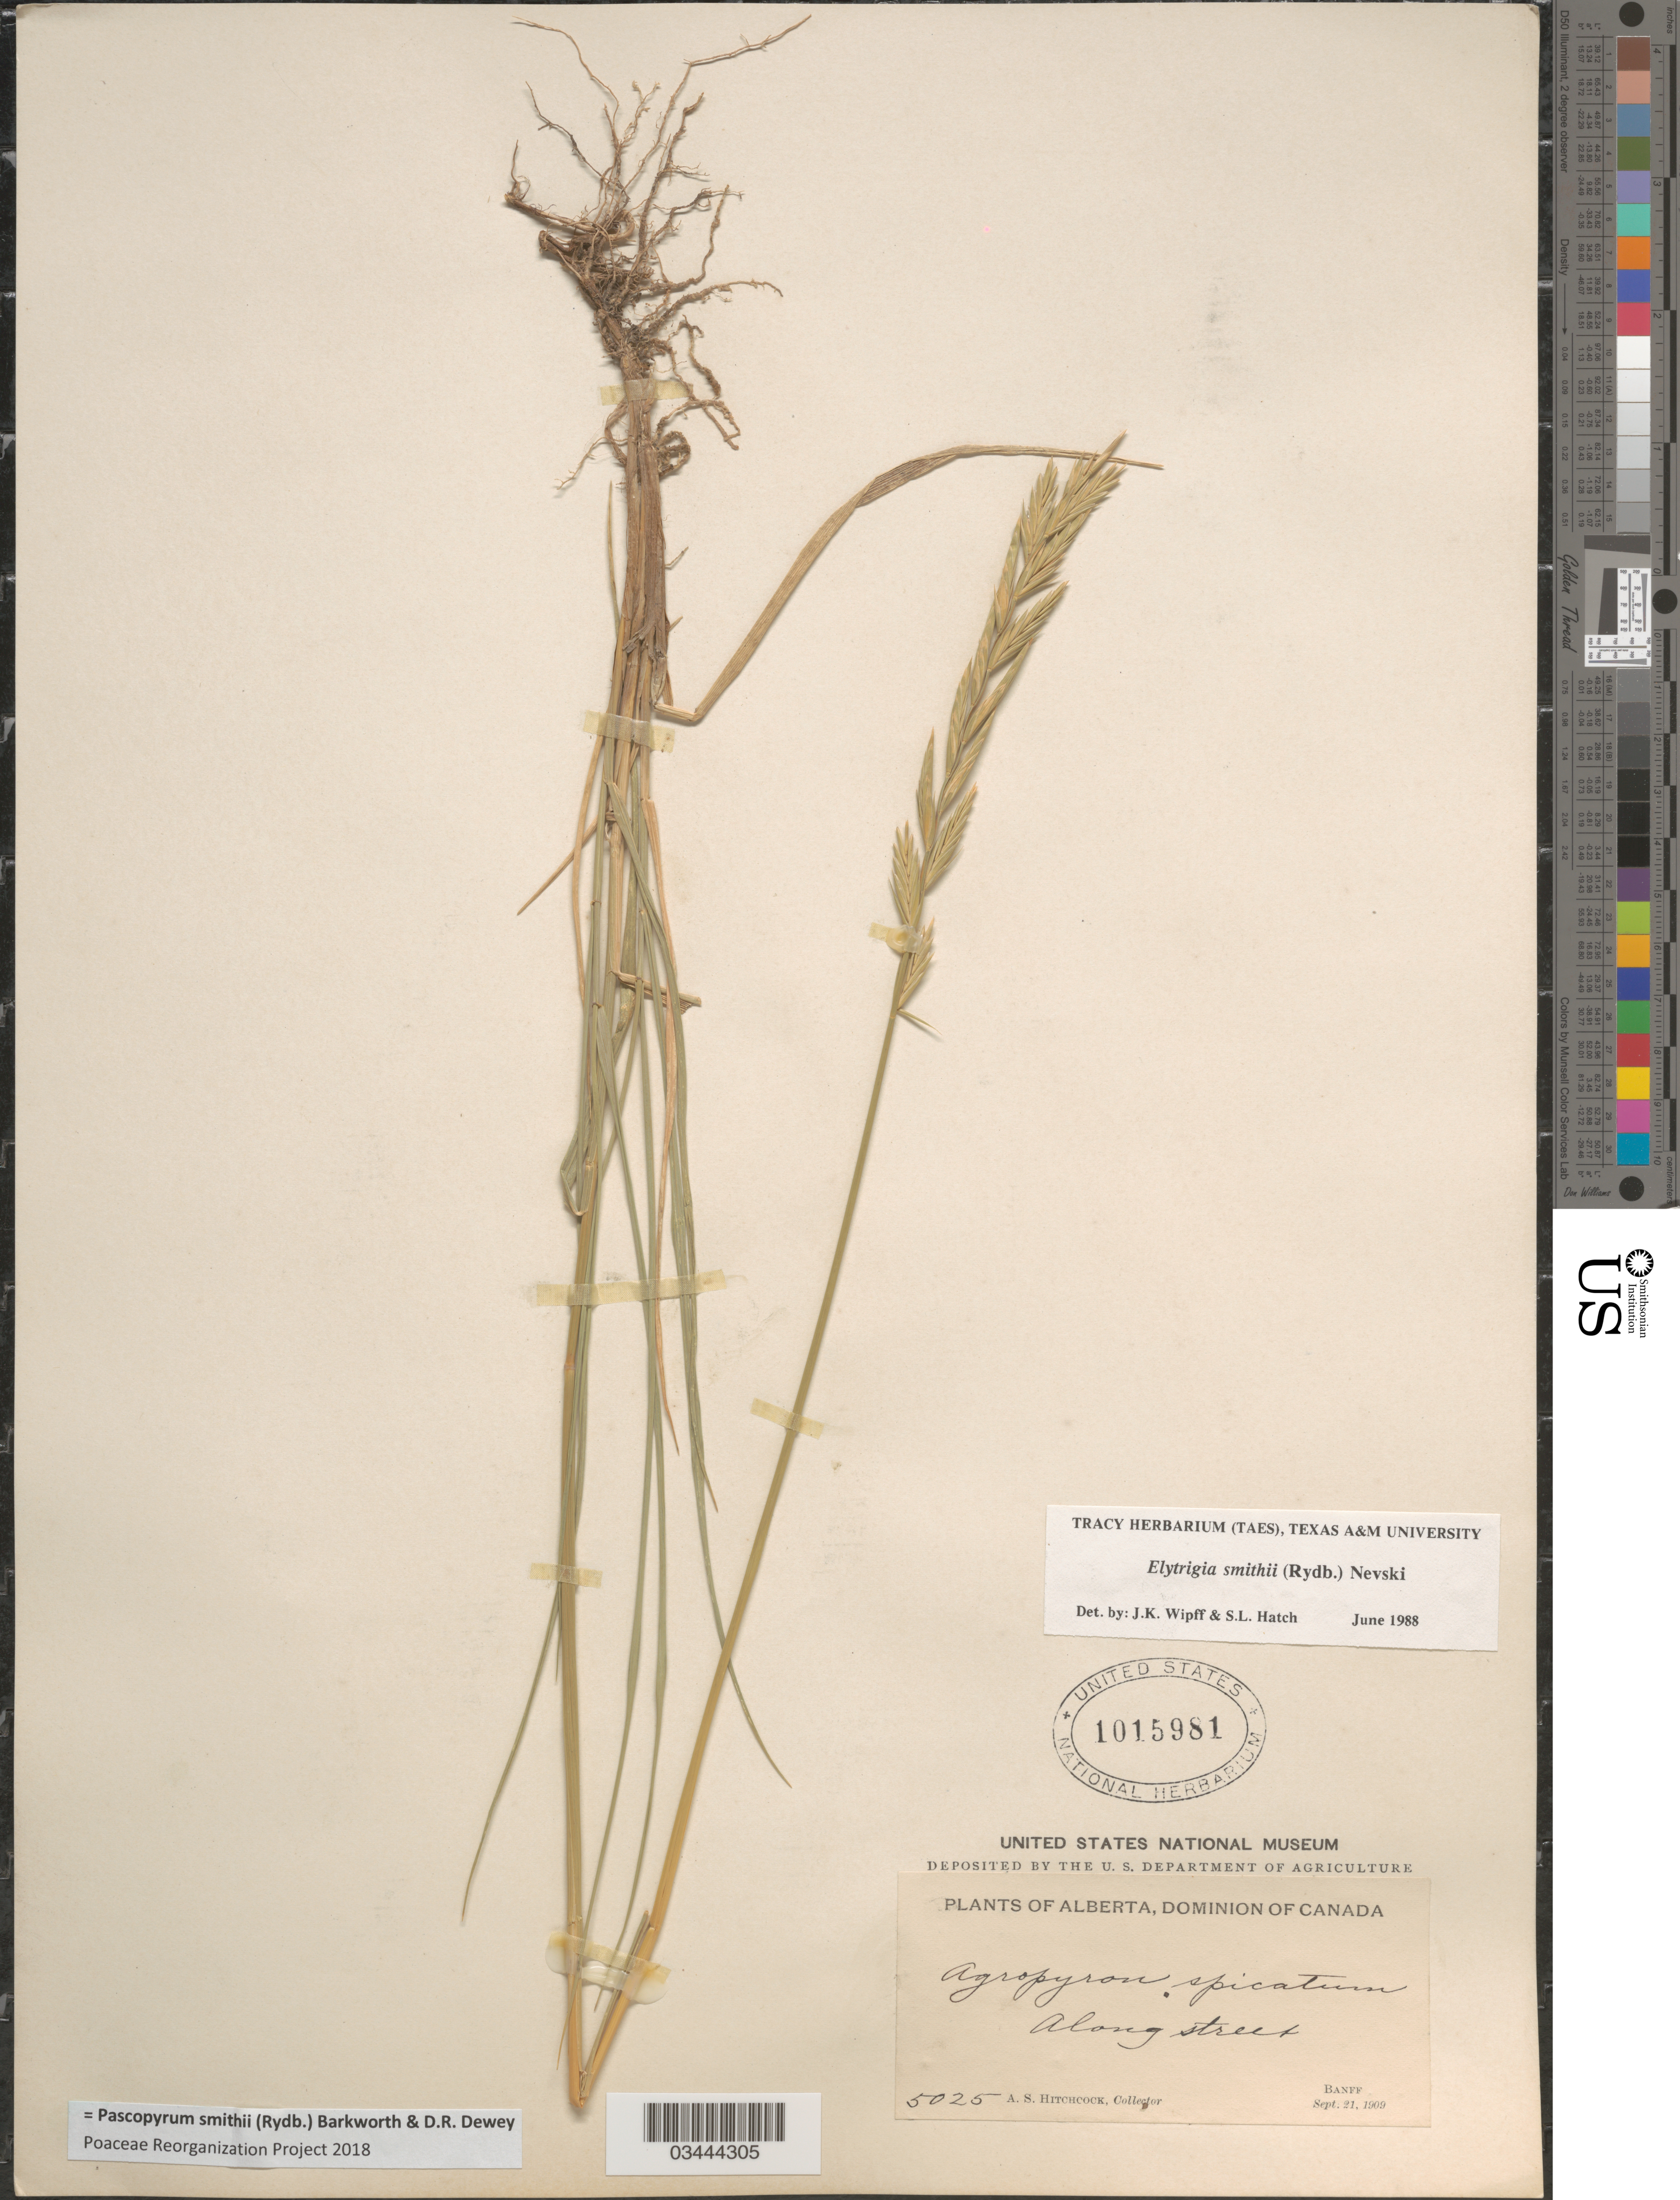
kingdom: Plantae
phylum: Tracheophyta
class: Liliopsida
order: Poales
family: Poaceae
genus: Pascopyrum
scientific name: Pascopyrum smithii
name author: (Rydb.) Barkworth & Dewey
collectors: A. S. Hitchcock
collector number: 5025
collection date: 1909-09-21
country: Canada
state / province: Alberta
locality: Dominion Of Canada. Along street. Banff.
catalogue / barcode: US 1015981